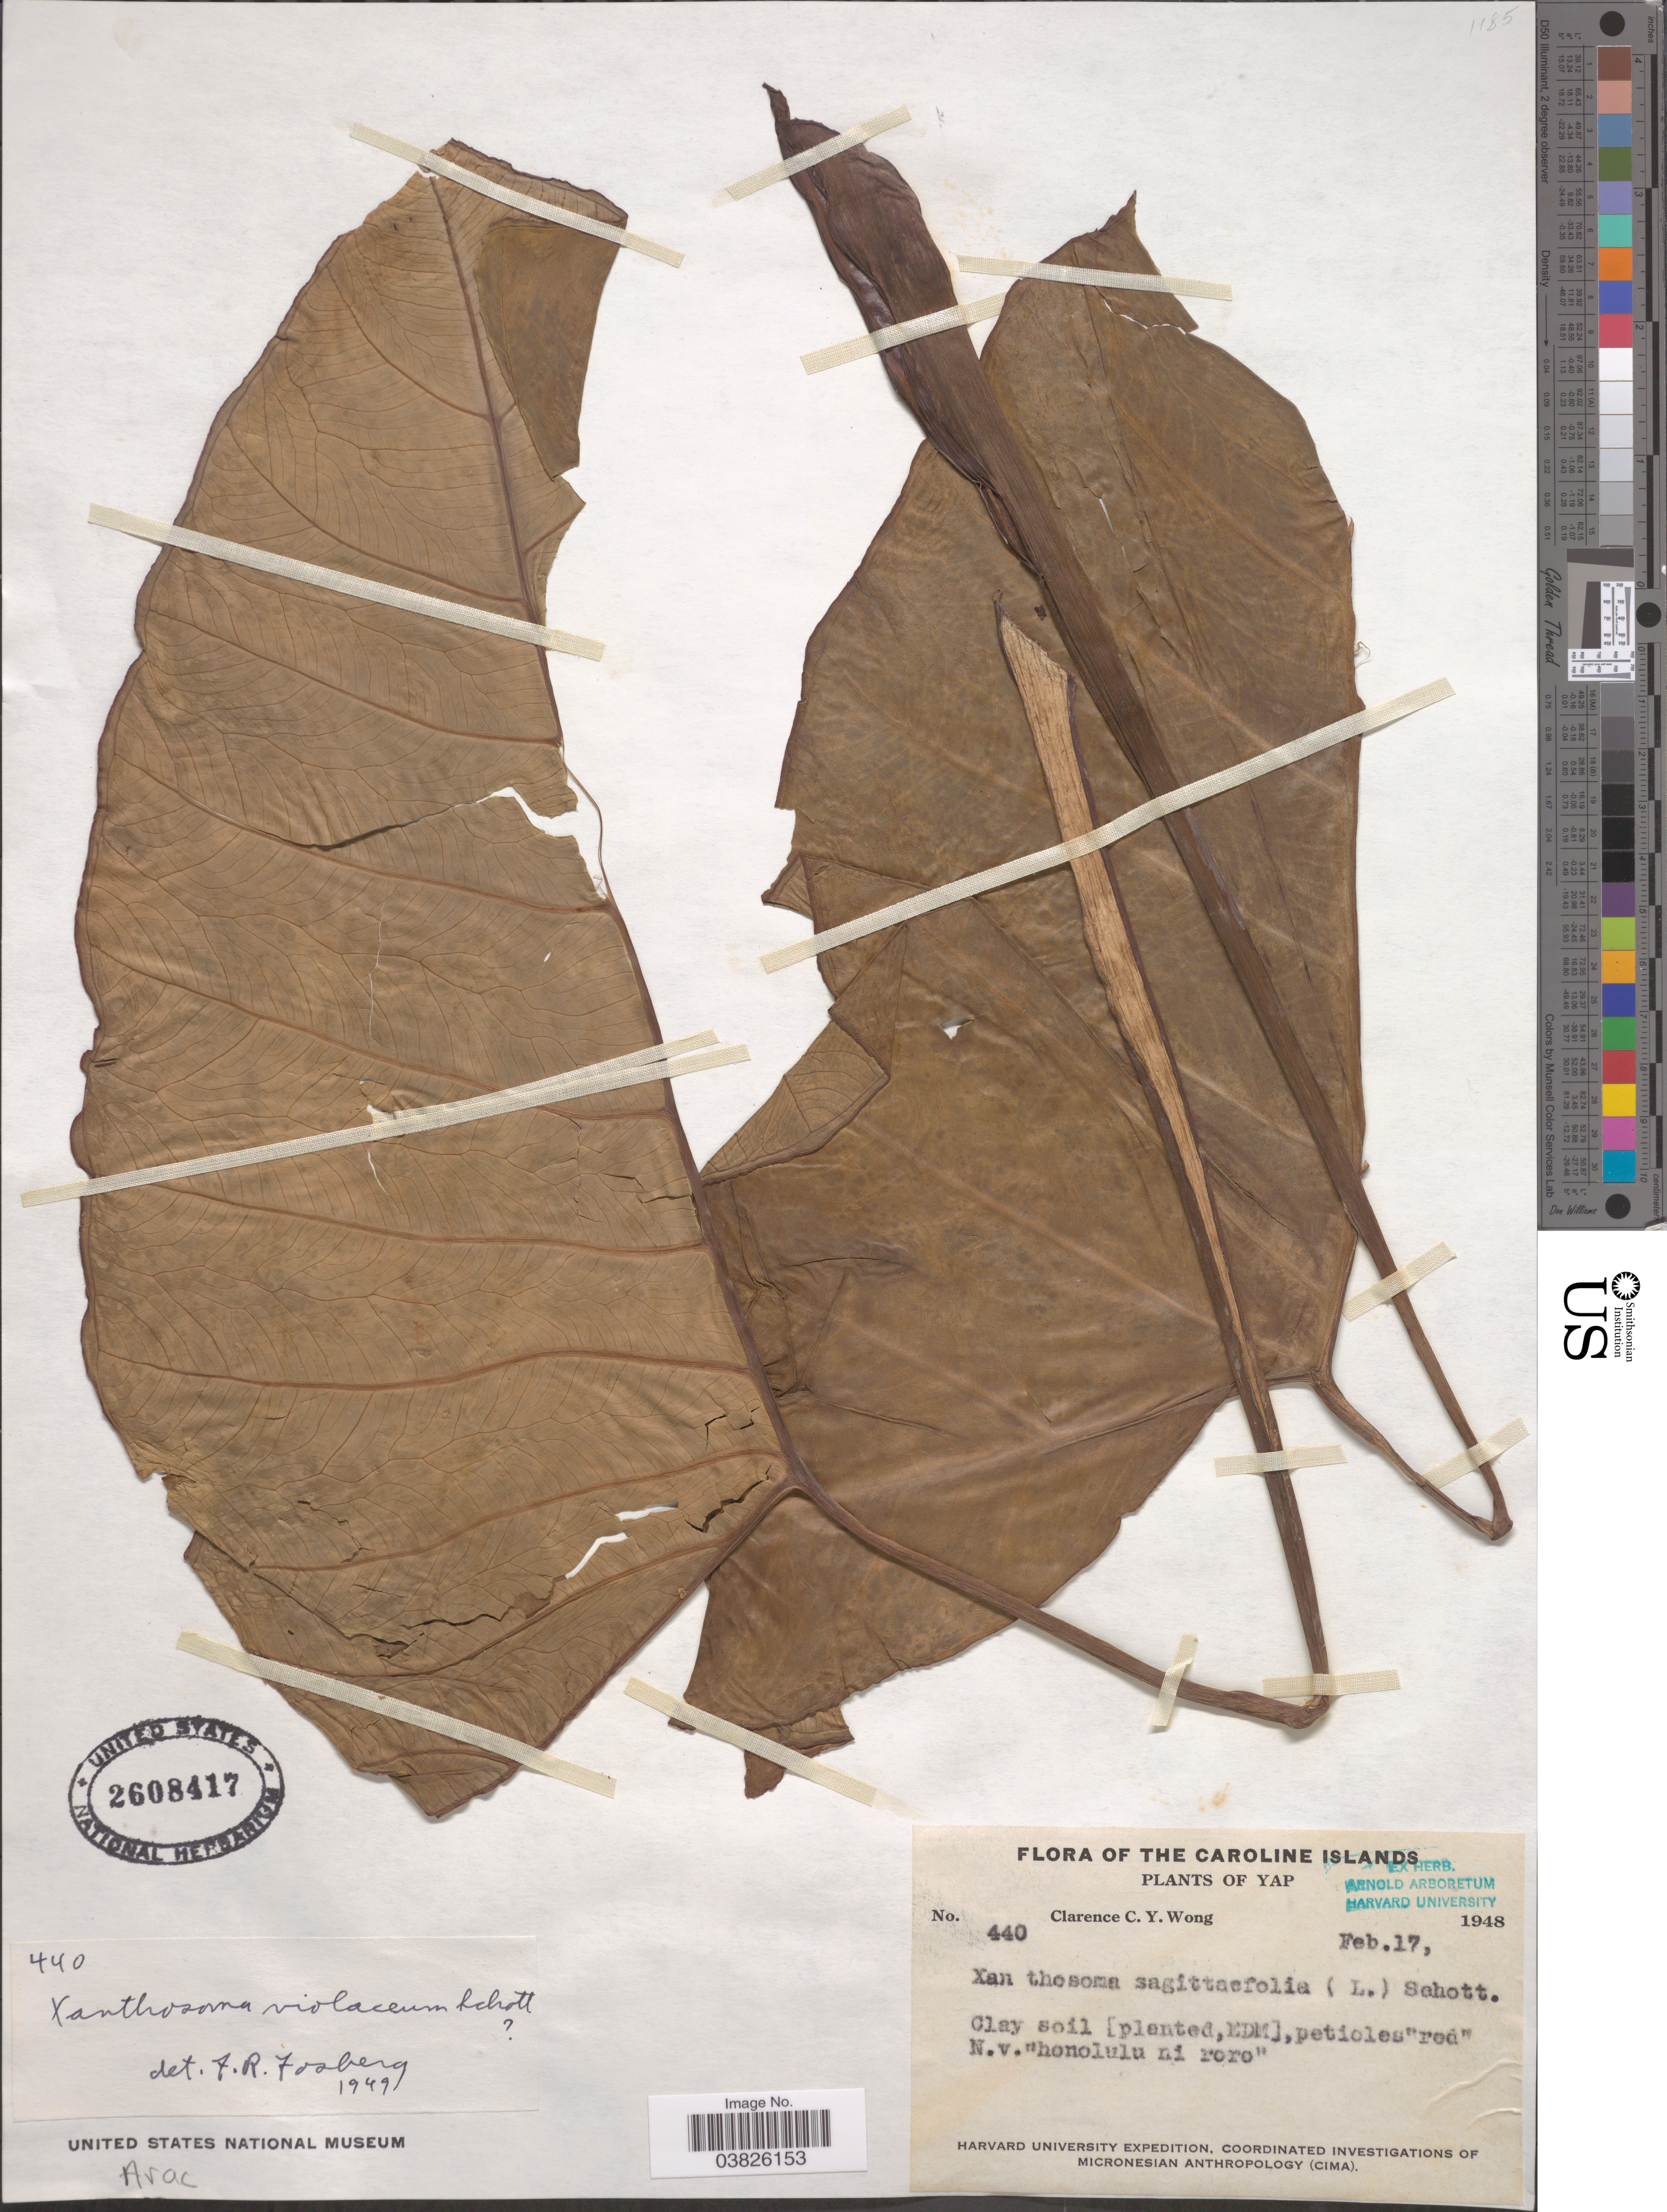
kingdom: Plantae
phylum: Tracheophyta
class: Liliopsida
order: Alismatales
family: Araceae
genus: Xanthosoma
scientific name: Xanthosoma violaceum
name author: Schott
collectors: C. Wong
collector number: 440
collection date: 1948-02-17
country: Micronesia, Federated States of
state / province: Yap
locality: The Caroline Islands.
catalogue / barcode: US 2608417